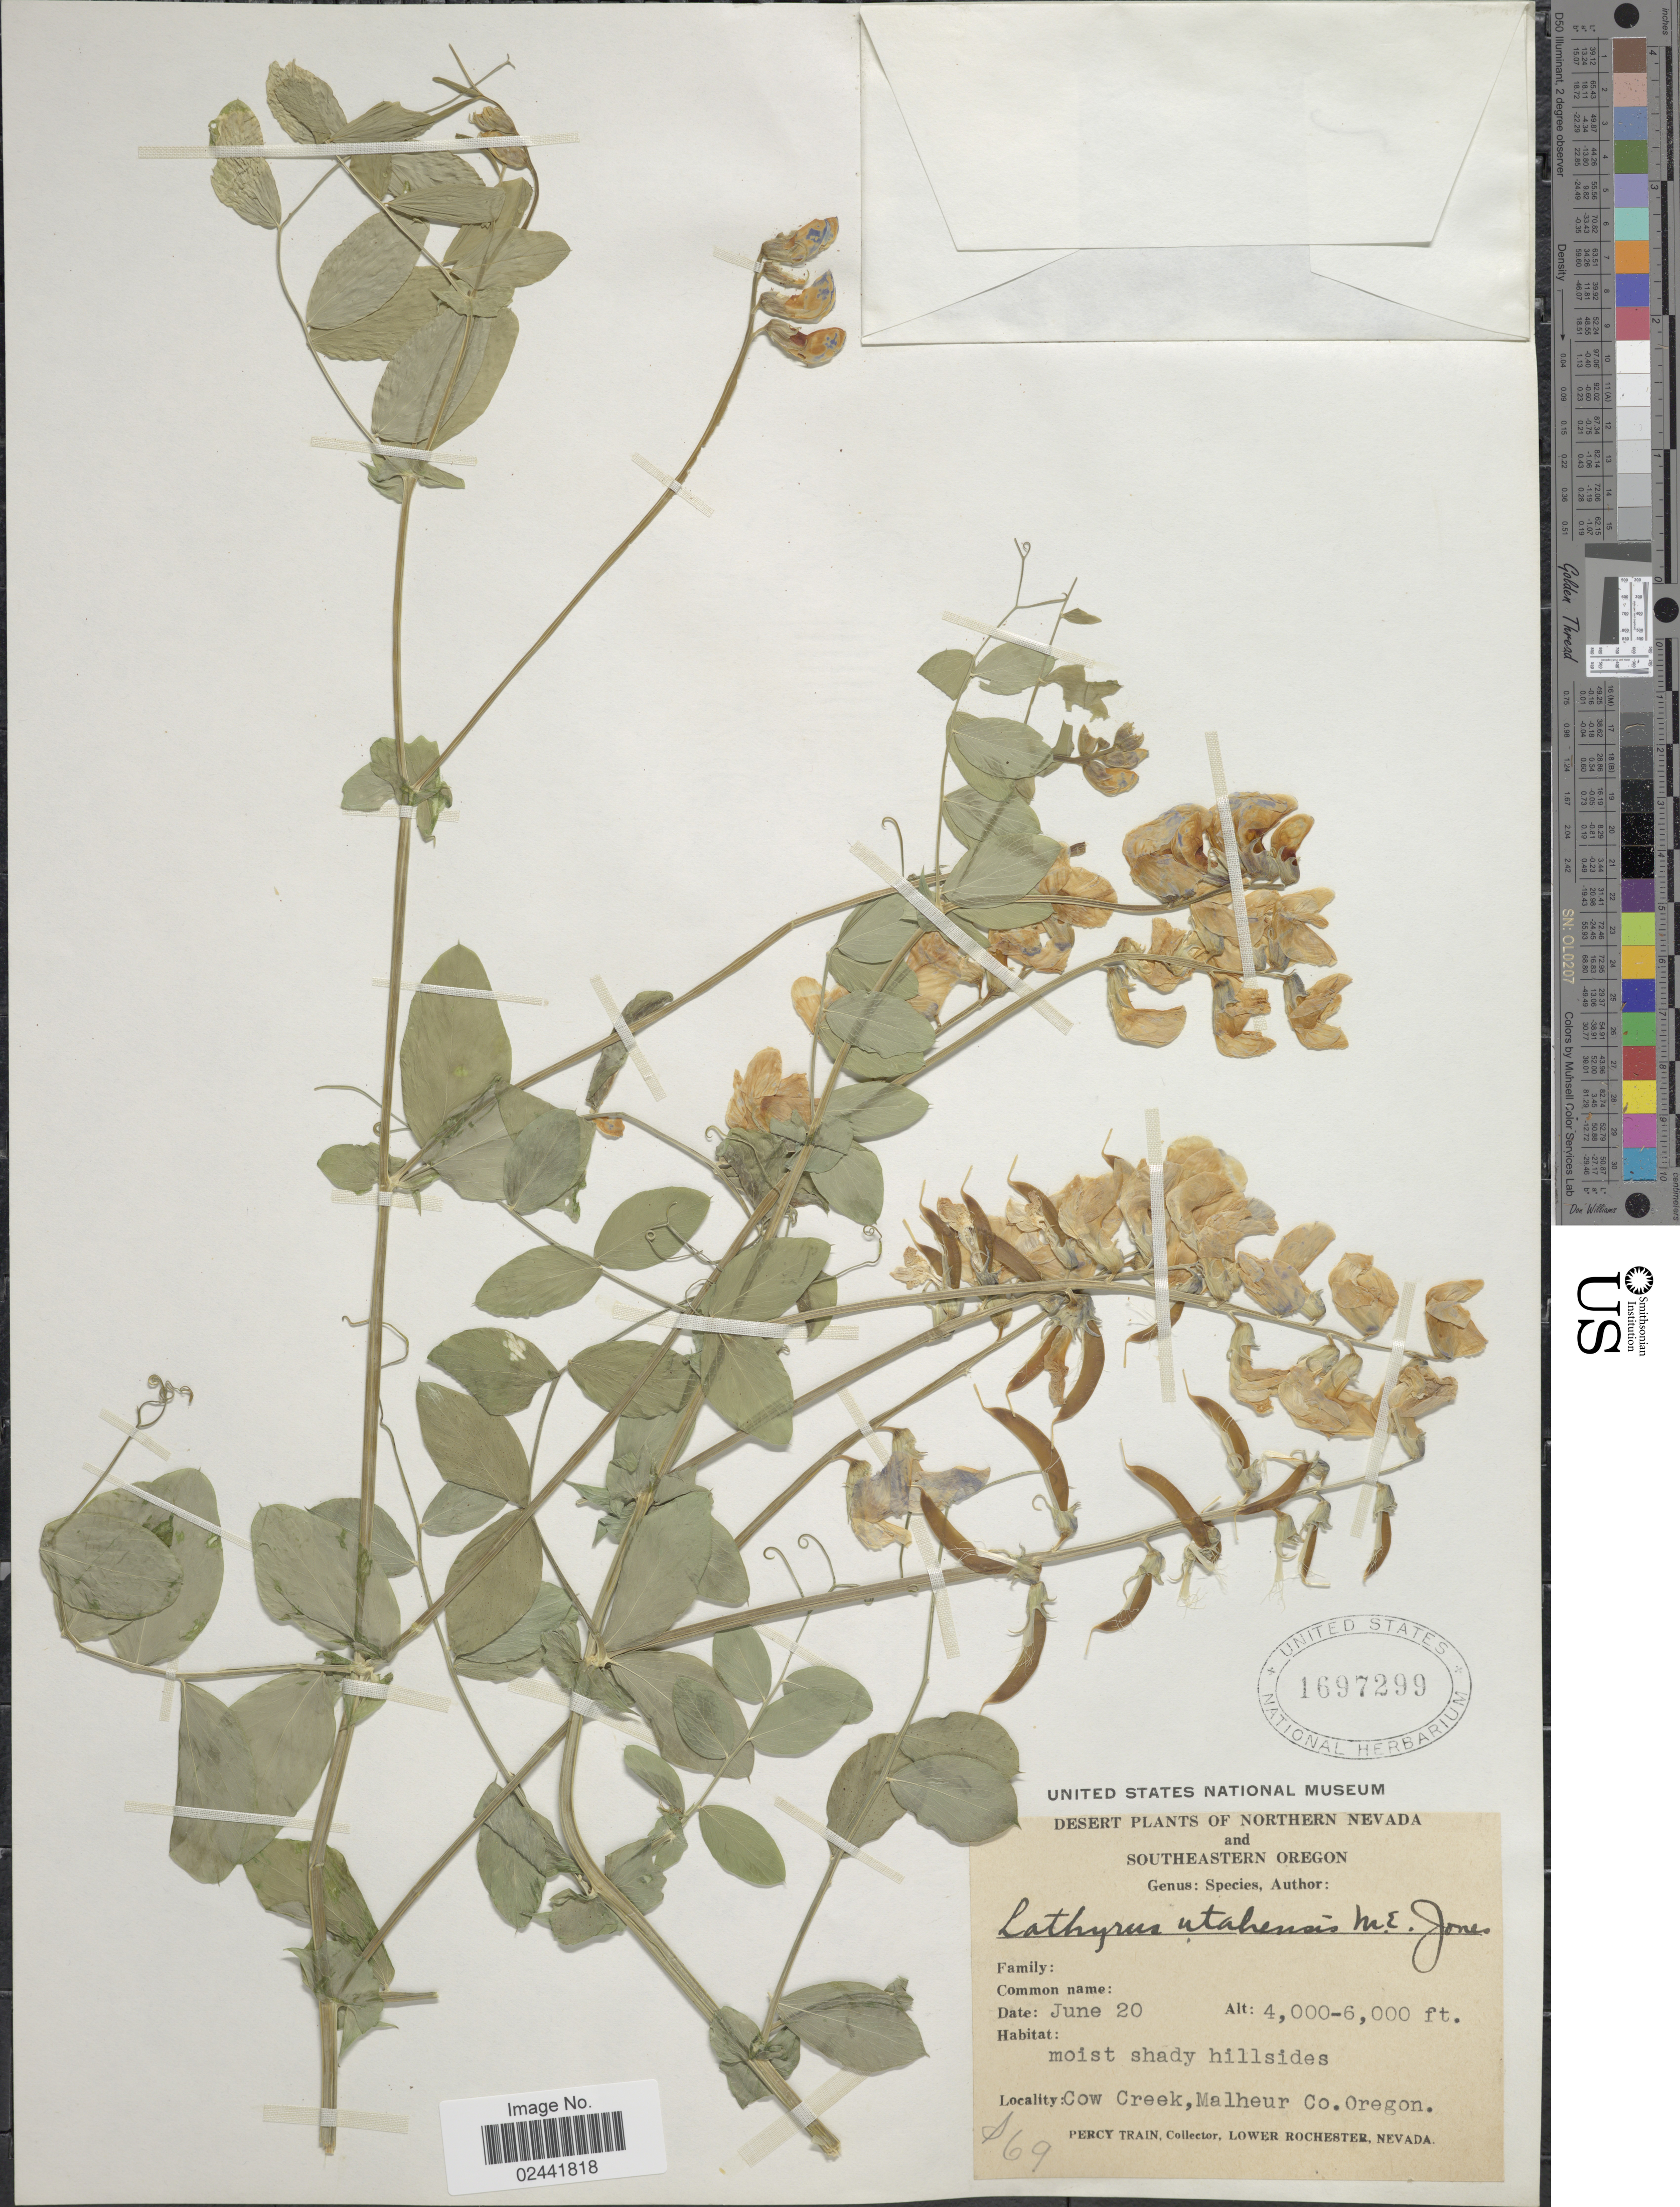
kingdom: Plantae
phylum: Tracheophyta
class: Magnoliopsida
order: Fabales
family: Fabaceae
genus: Lathyrus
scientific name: Lathyrus utahensis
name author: M.E. Jones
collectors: P. Train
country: United States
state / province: Oregon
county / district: Malheur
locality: Southeastern Oregon, moist shady hillsides, Cow Creek, Malheur Co.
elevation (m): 1219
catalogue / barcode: US 1697299